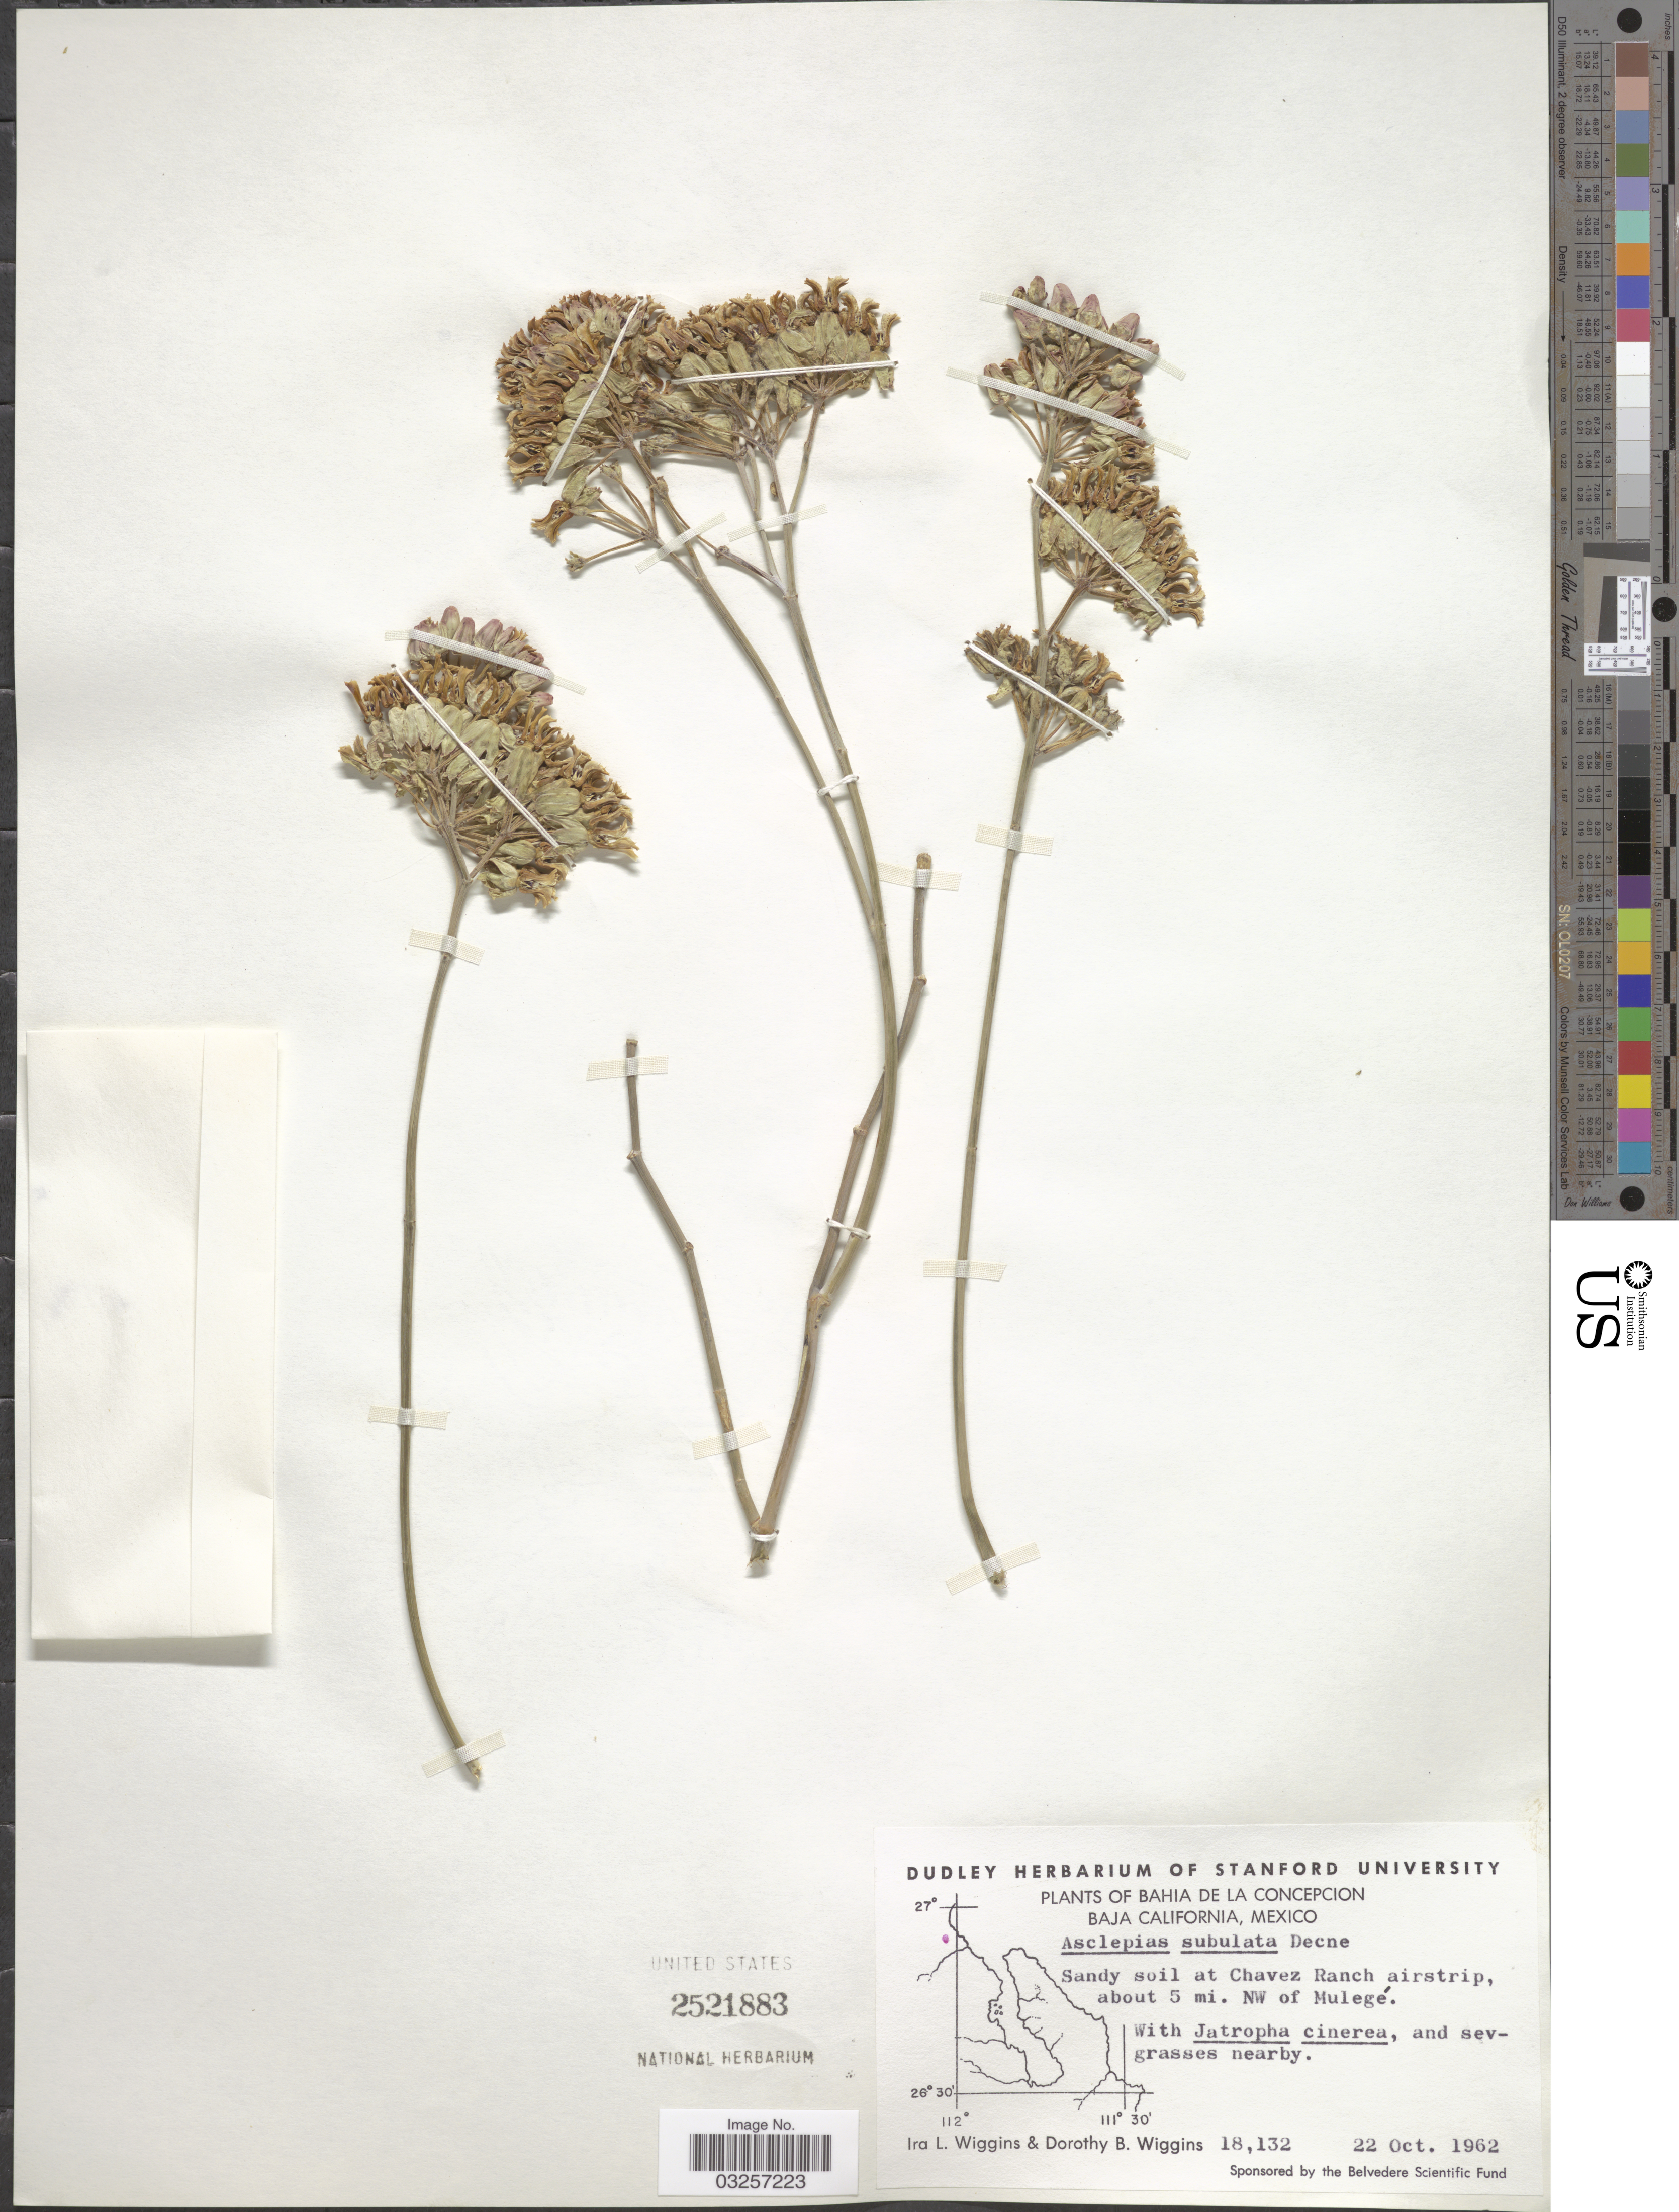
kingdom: Plantae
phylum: Tracheophyta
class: Magnoliopsida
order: Gentianales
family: Apocynaceae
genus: Asclepias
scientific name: Asclepias subulata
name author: Decne.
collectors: I. L. Wiggins & D. B. Wiggins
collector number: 18132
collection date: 1962-10-22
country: Mexico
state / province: Baja California Sur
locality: Bahia de la Concepcion. Sandy soil at Chavez Ranch airstrip, about 5 mi. NW of Mulegé.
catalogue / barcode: US 2521883